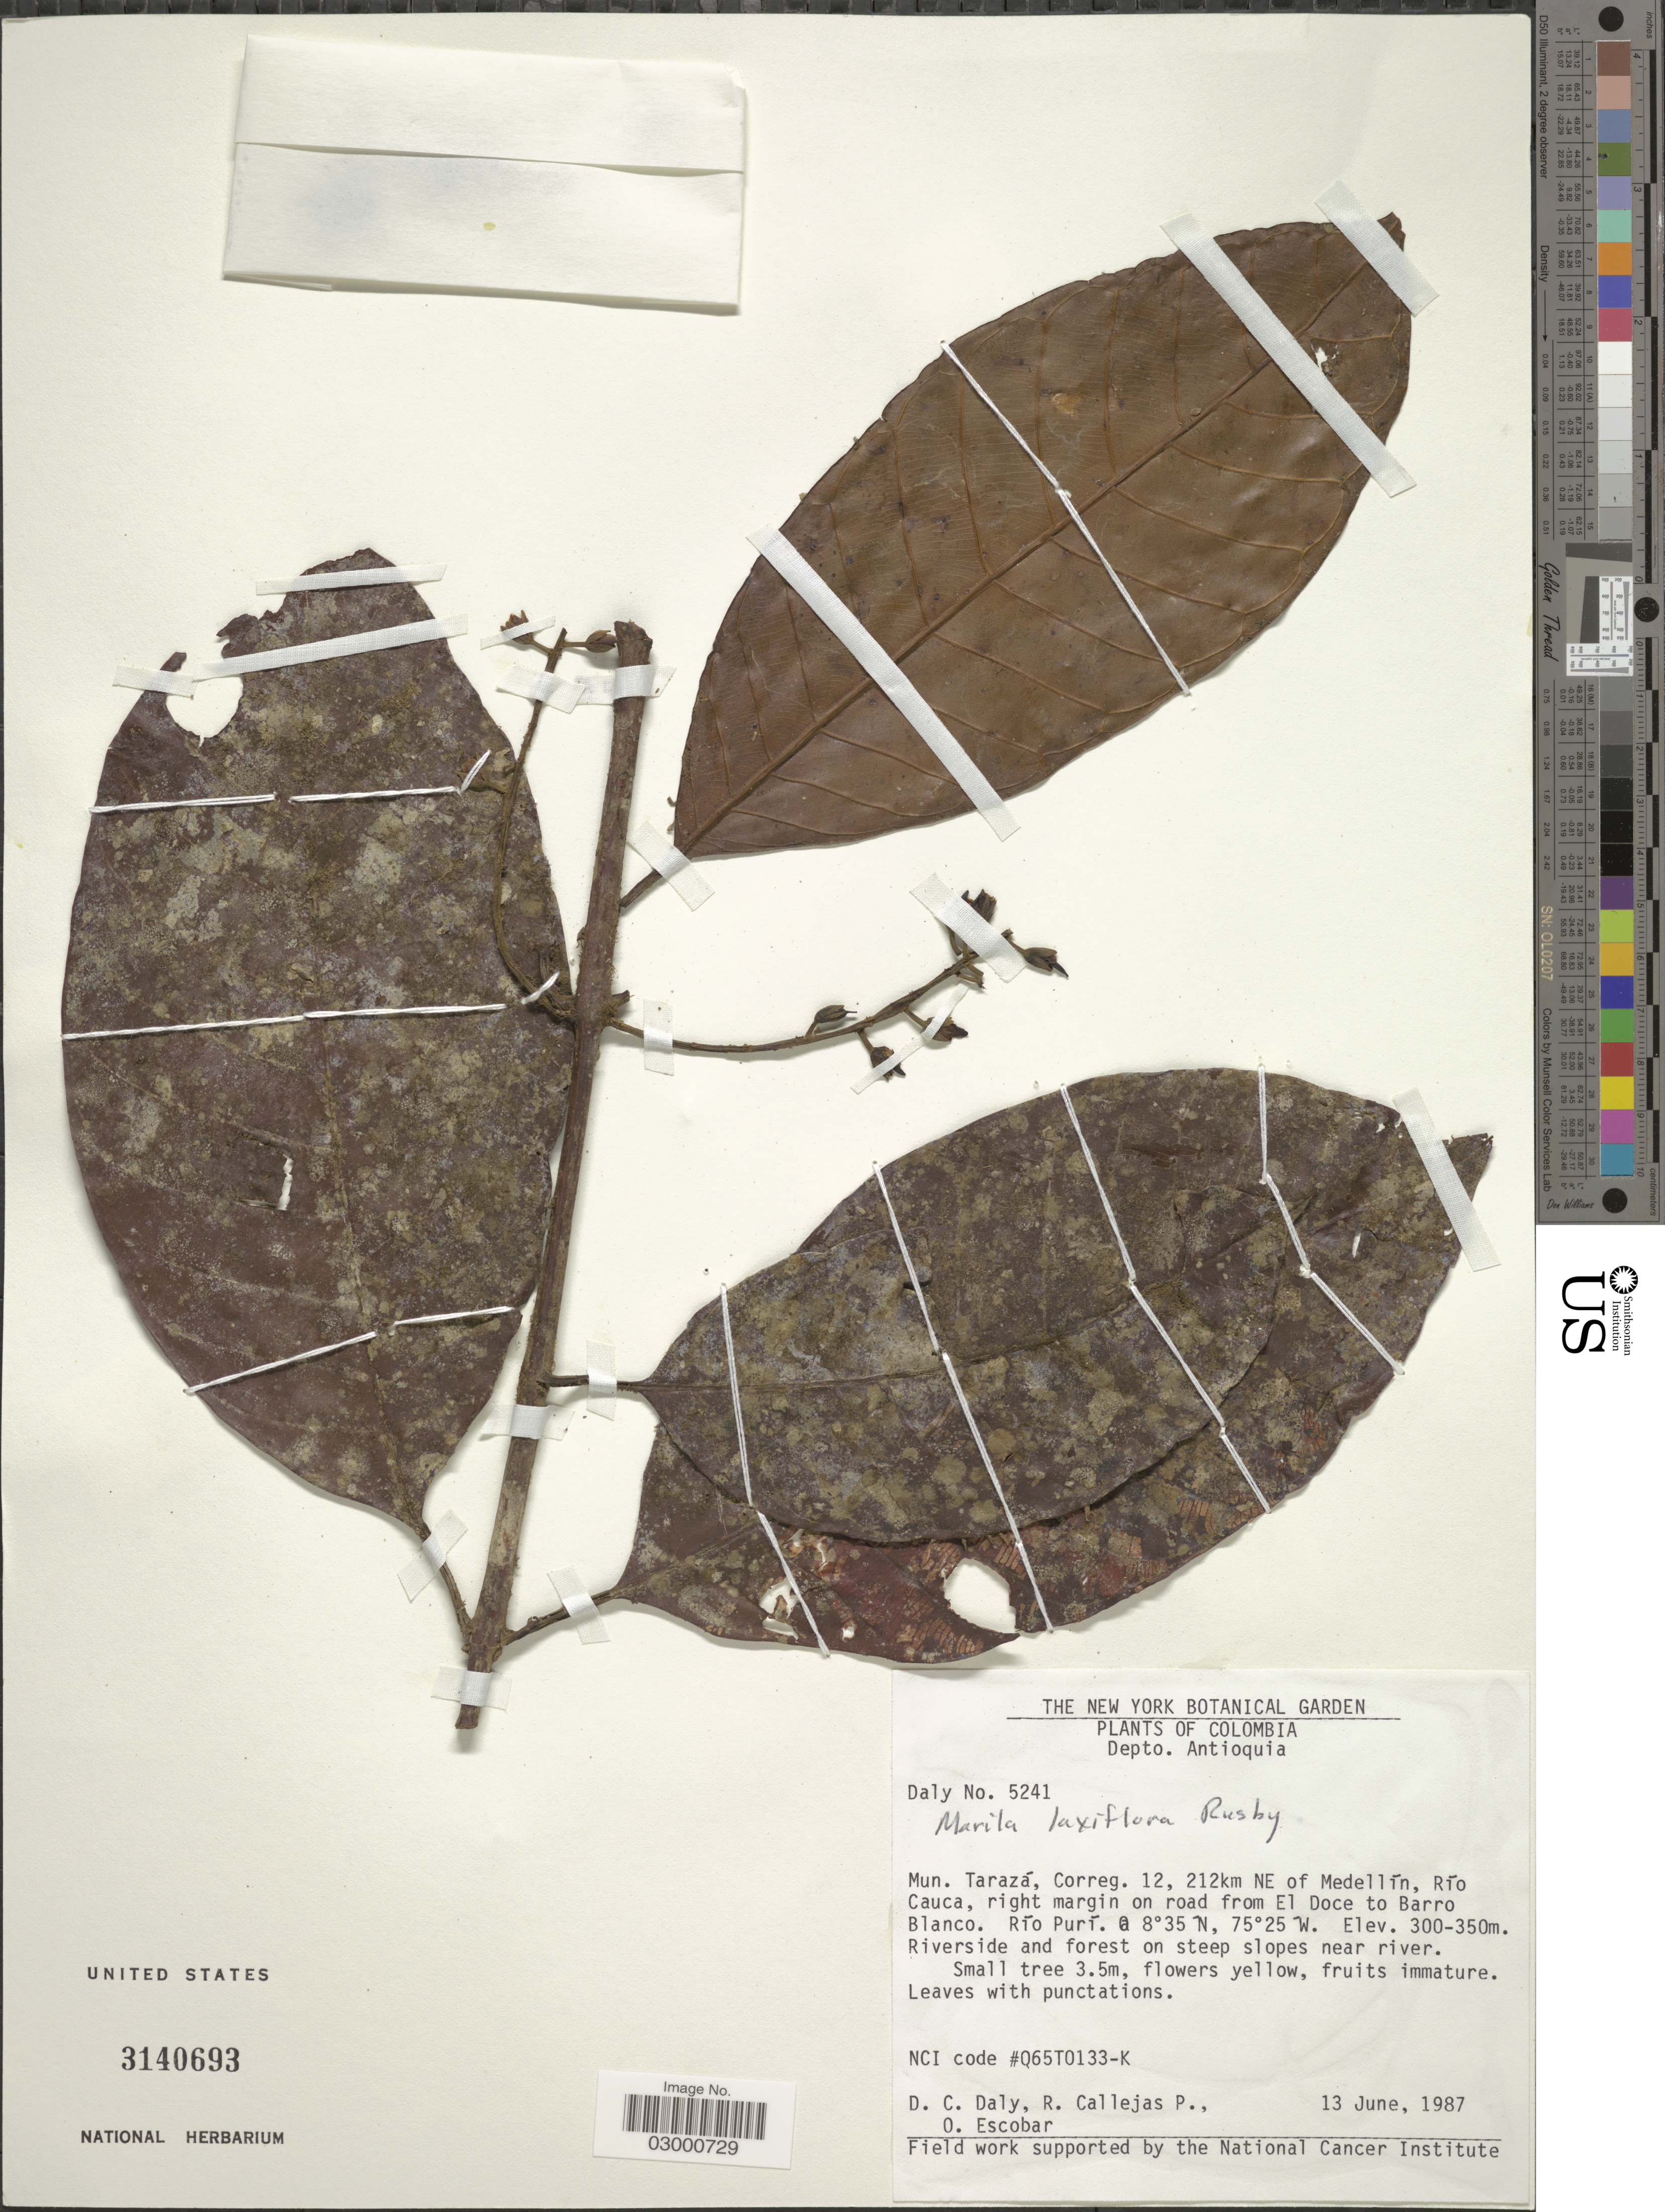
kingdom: Plantae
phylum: Tracheophyta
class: Magnoliopsida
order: Malpighiales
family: Calophyllaceae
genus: Marila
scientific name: Marila laxiflora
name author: Rusby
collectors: D. C. Daly, R. Callejas & O. Escobar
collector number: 5241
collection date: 1987-06-13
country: Colombia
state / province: Antioquia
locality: Depto. Antioquia. Mun. Tarazá, Correg. 12, 212km NE of Medellín, Río Cauca, right margin on road from El Doce to Barro Blanco. Río Purí.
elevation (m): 300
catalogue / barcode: US 3140693